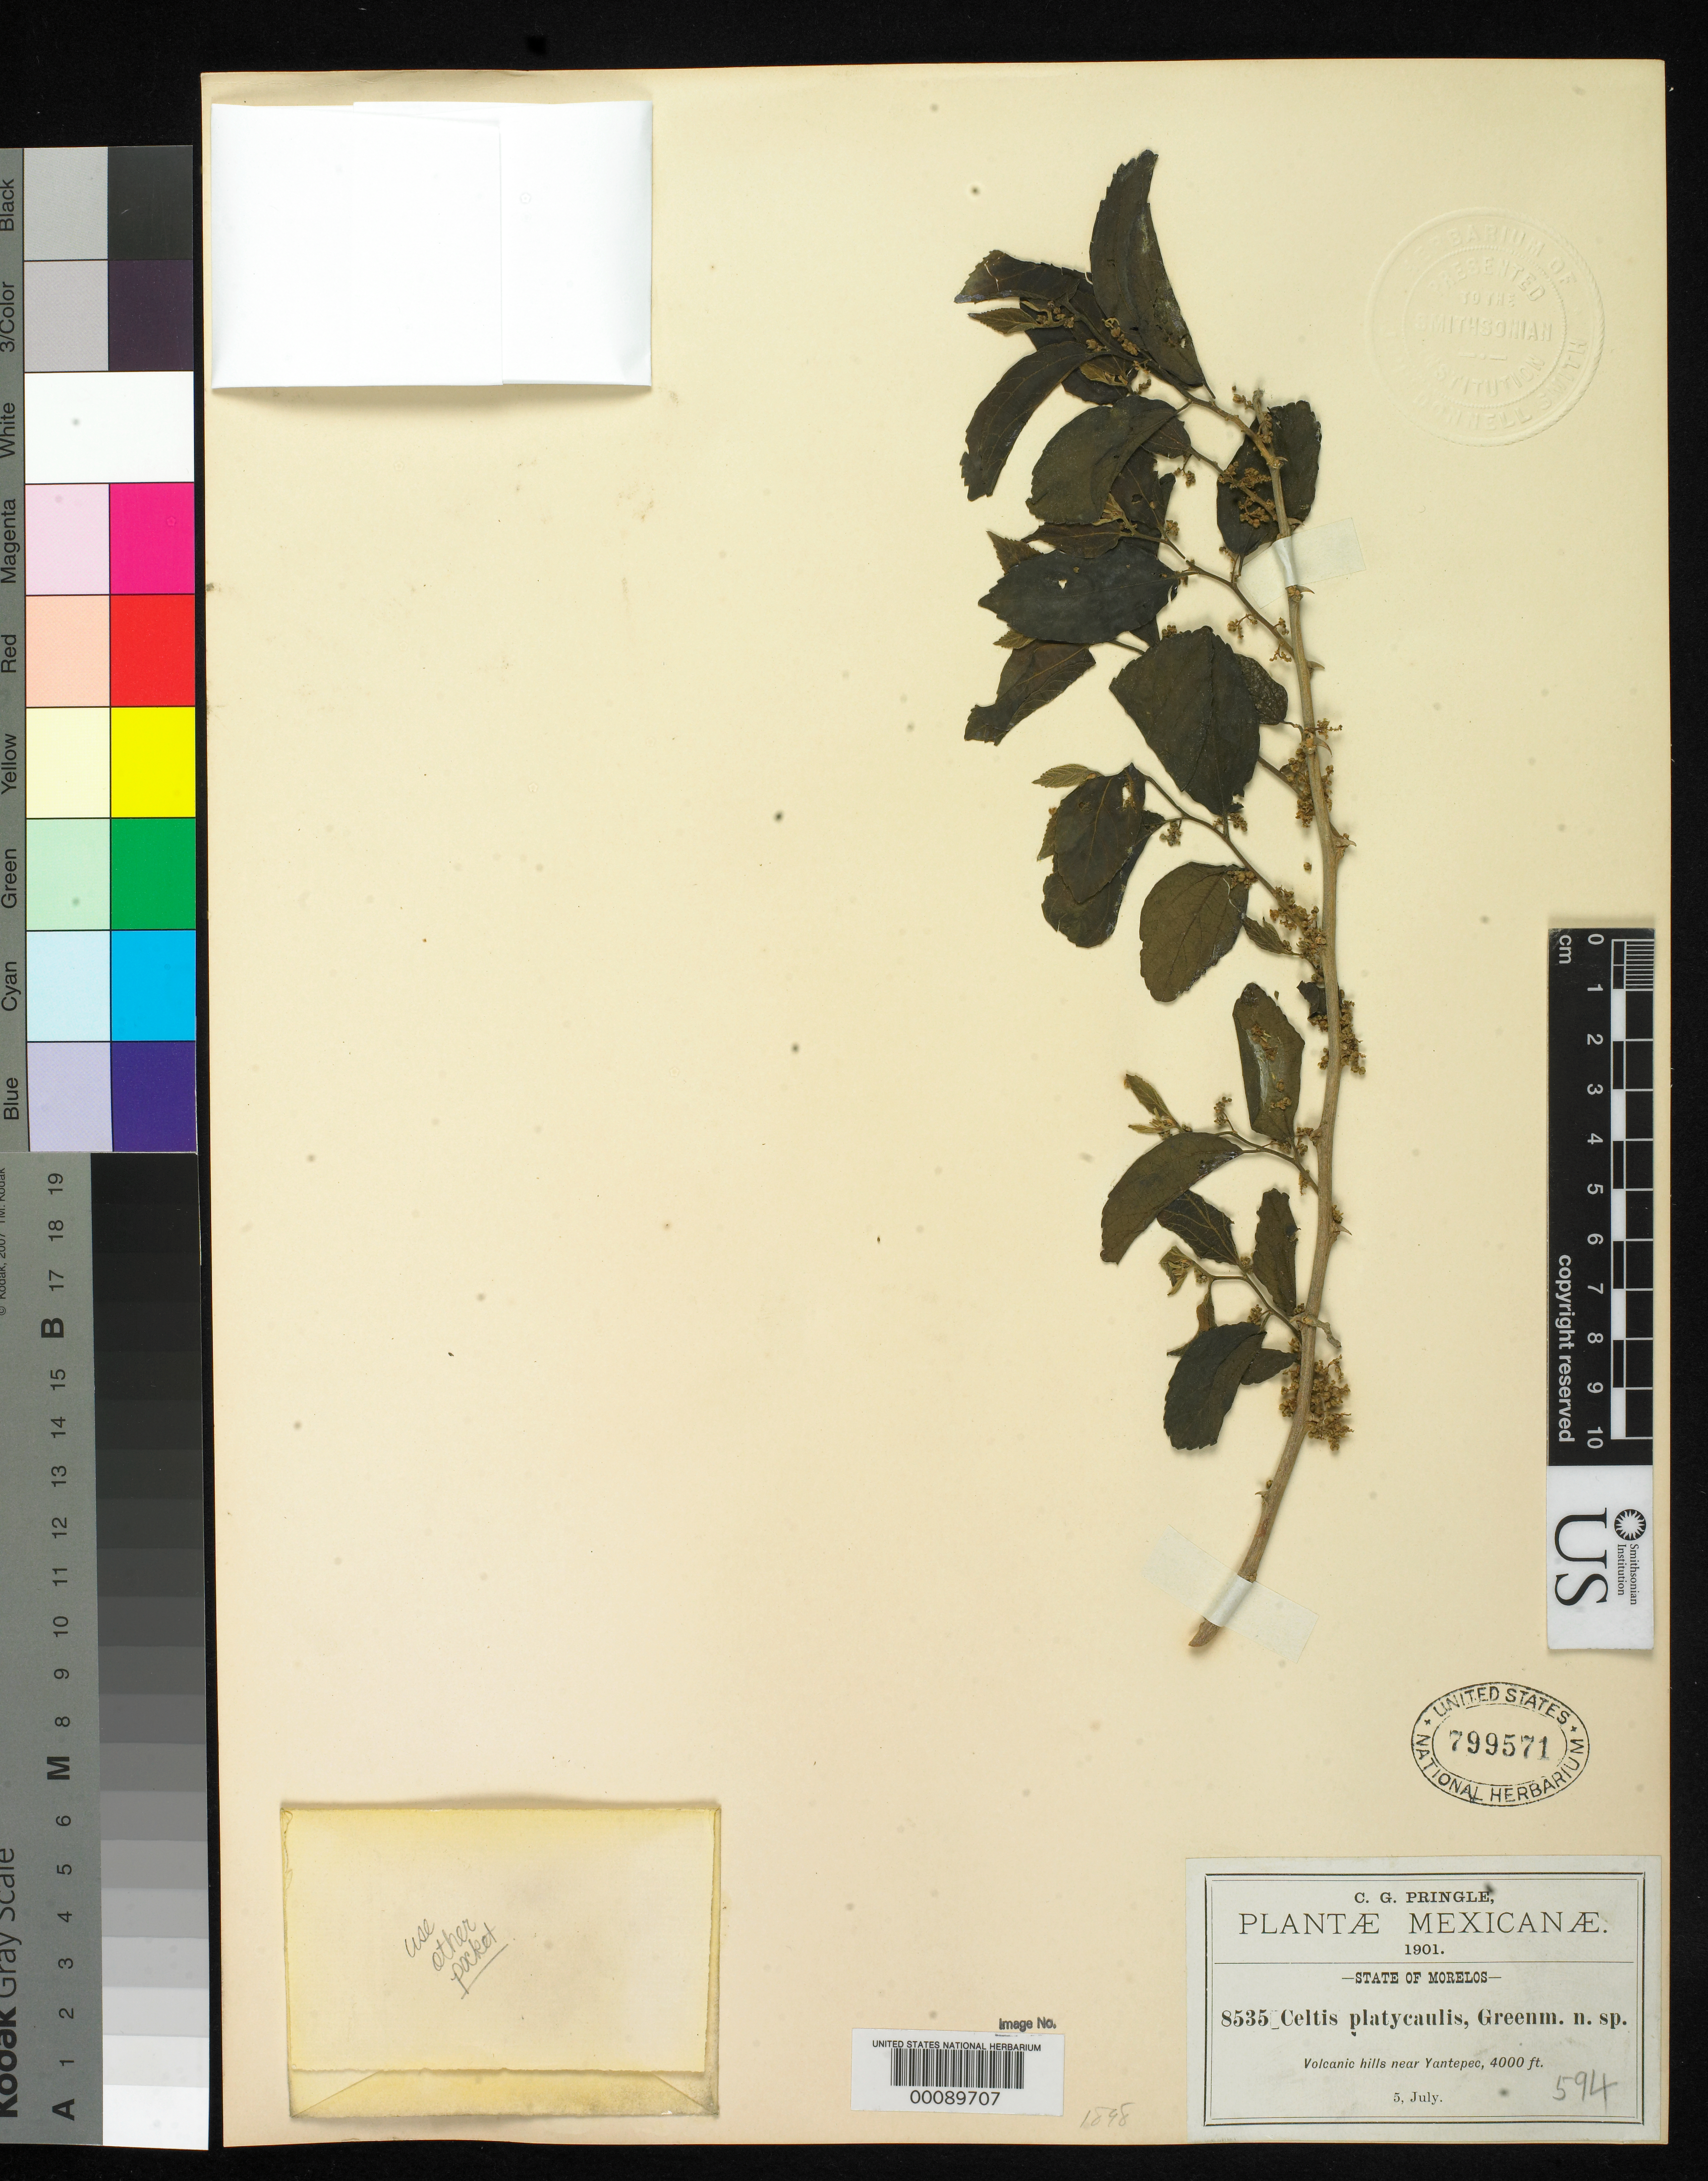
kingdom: Plantae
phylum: Tracheophyta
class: Magnoliopsida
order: Rosales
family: Cannabaceae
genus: Celtis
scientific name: Celtis platycaulis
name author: Greenm.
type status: Isotype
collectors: C. G. Pringle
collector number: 8535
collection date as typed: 05 Jul 1901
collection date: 1901-07-05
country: Mexico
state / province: Morelos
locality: Volcanic Hills near Yantepec.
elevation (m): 1219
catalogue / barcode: US 799571